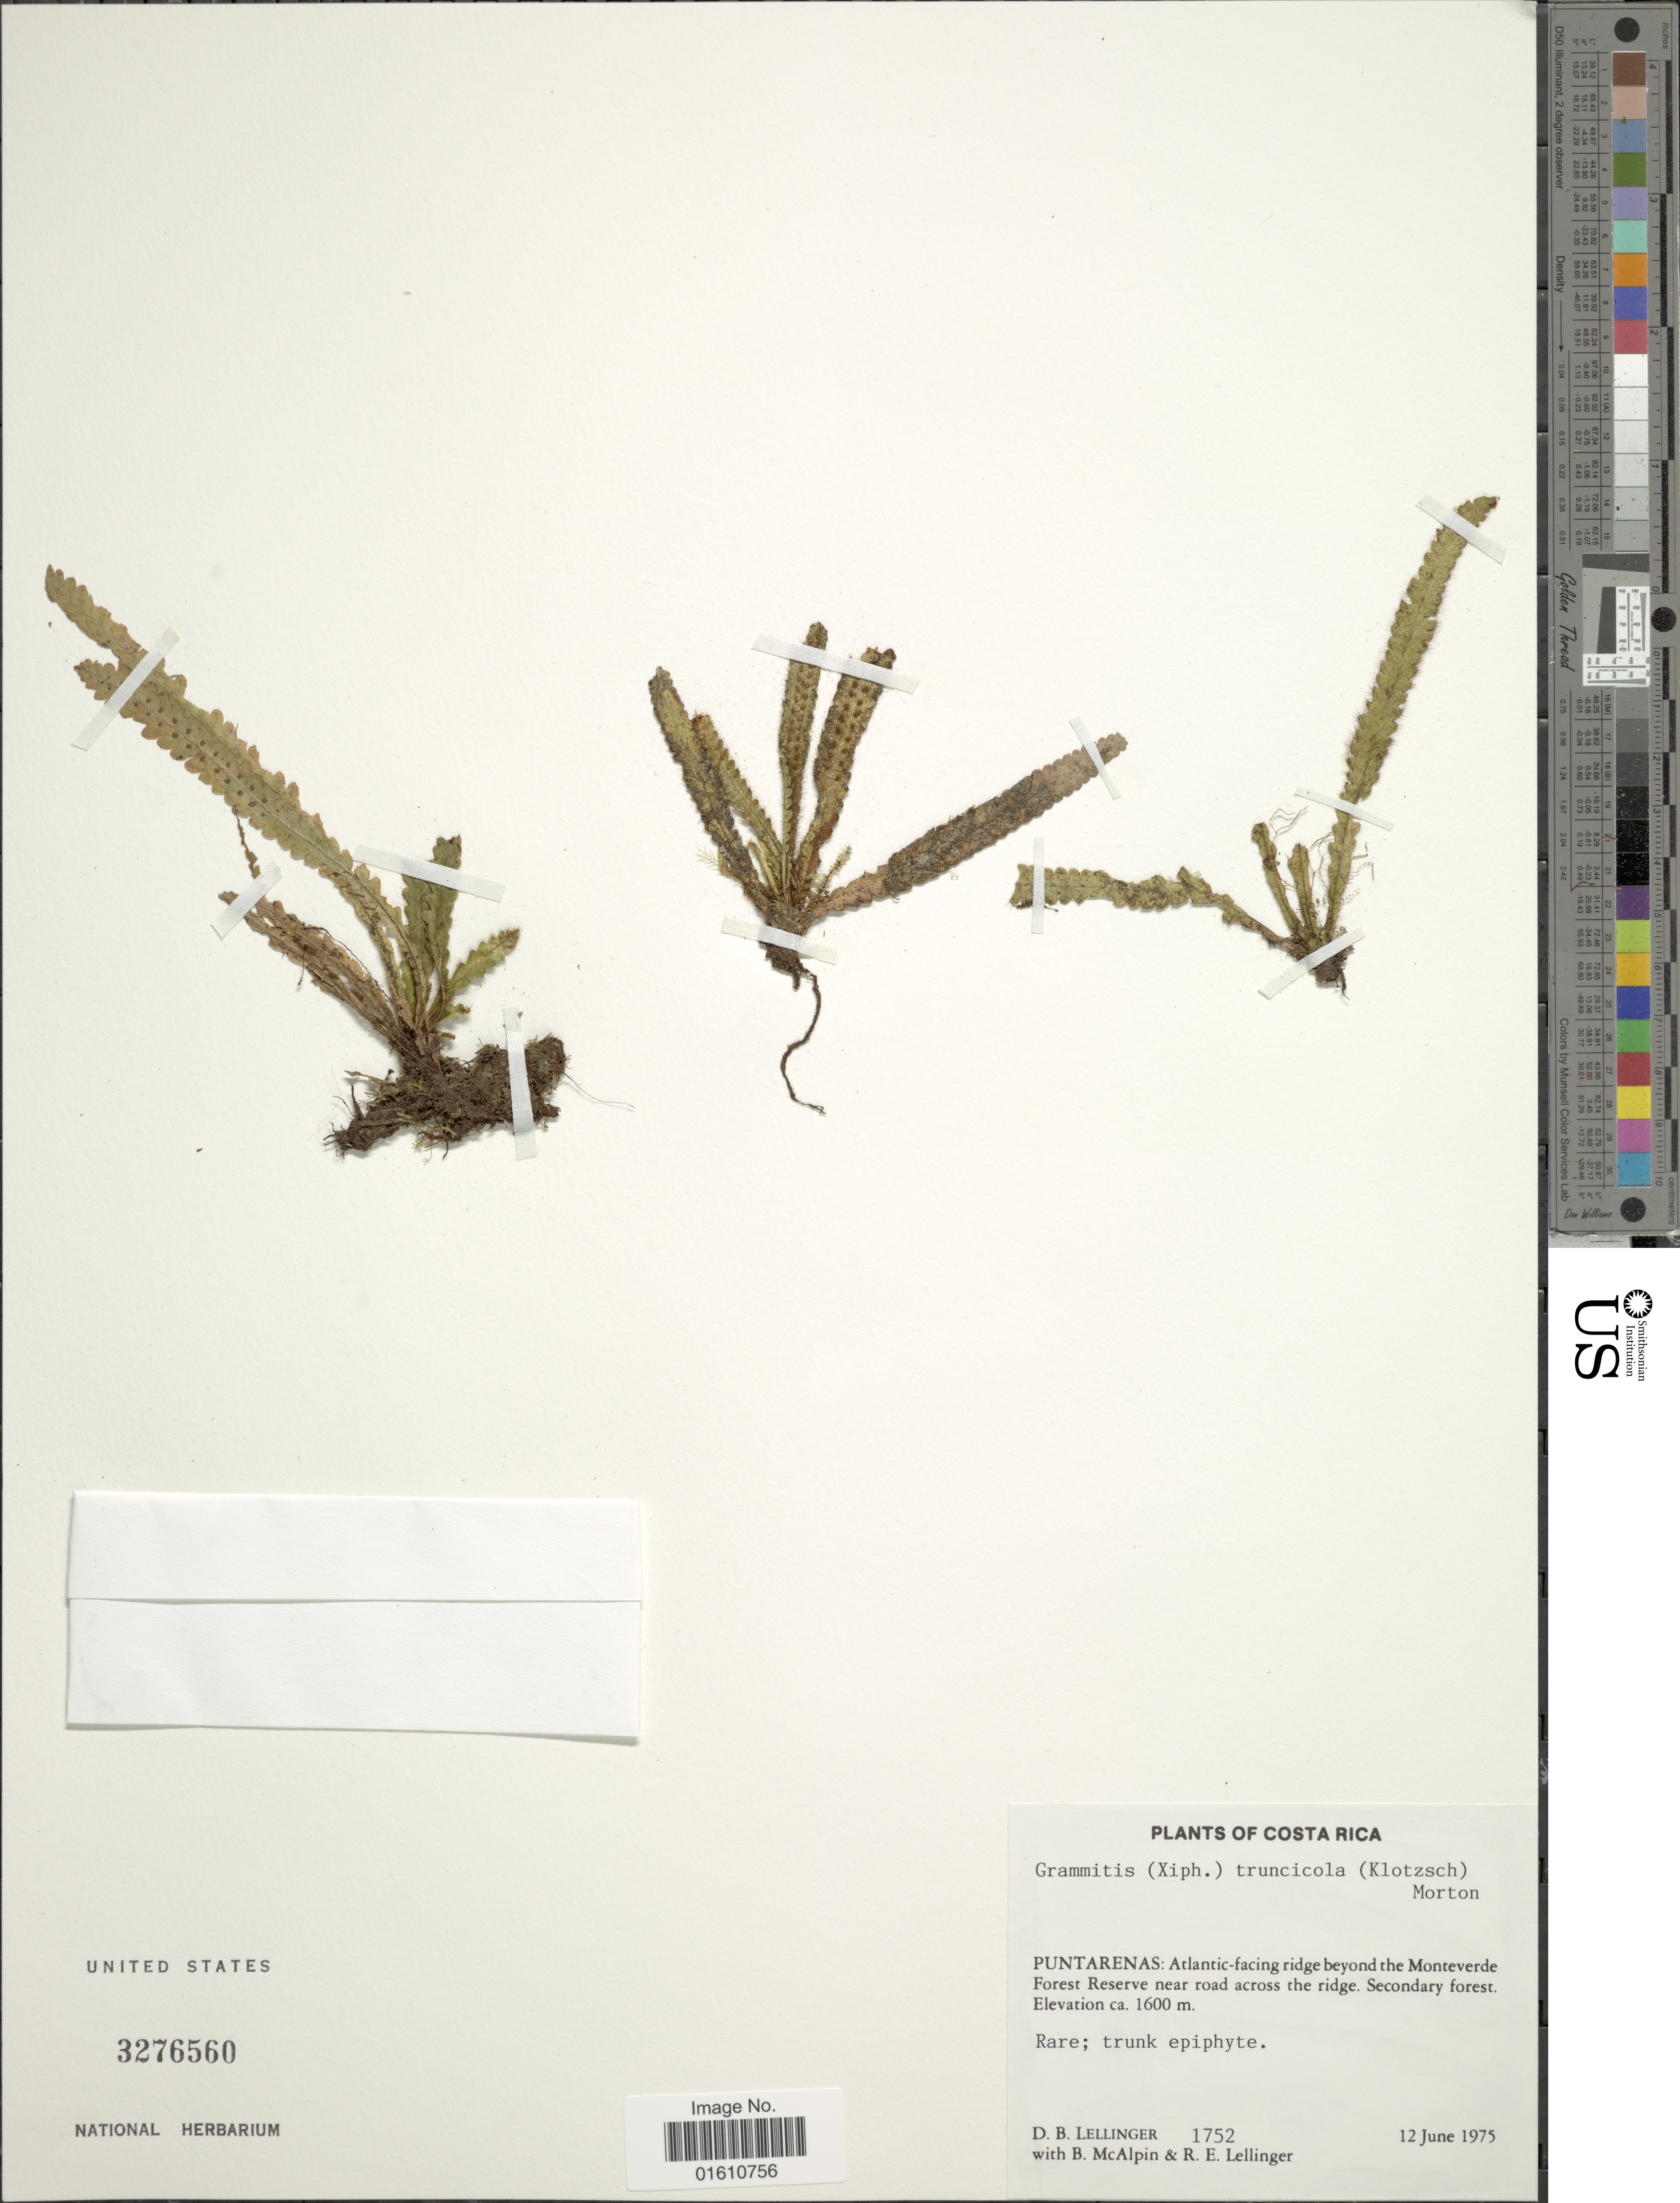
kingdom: Plantae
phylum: Tracheophyta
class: Polypodiopsida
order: Polypodiales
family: Polypodiaceae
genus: Moranopteris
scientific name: Moranopteris truncicola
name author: (Klotzsch) R. Y. Hirai & J. Prado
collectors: D. B. Lellinger, B. McAlpin & R. E. Lellinger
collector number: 1752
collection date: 1975-06-12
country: Costa Rica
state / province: Puntarenas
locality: Puntarenas: Atlantic-facing ridge beyond the Monteverde Forest Reserve near road across the ridge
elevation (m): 1600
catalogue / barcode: US 3276560